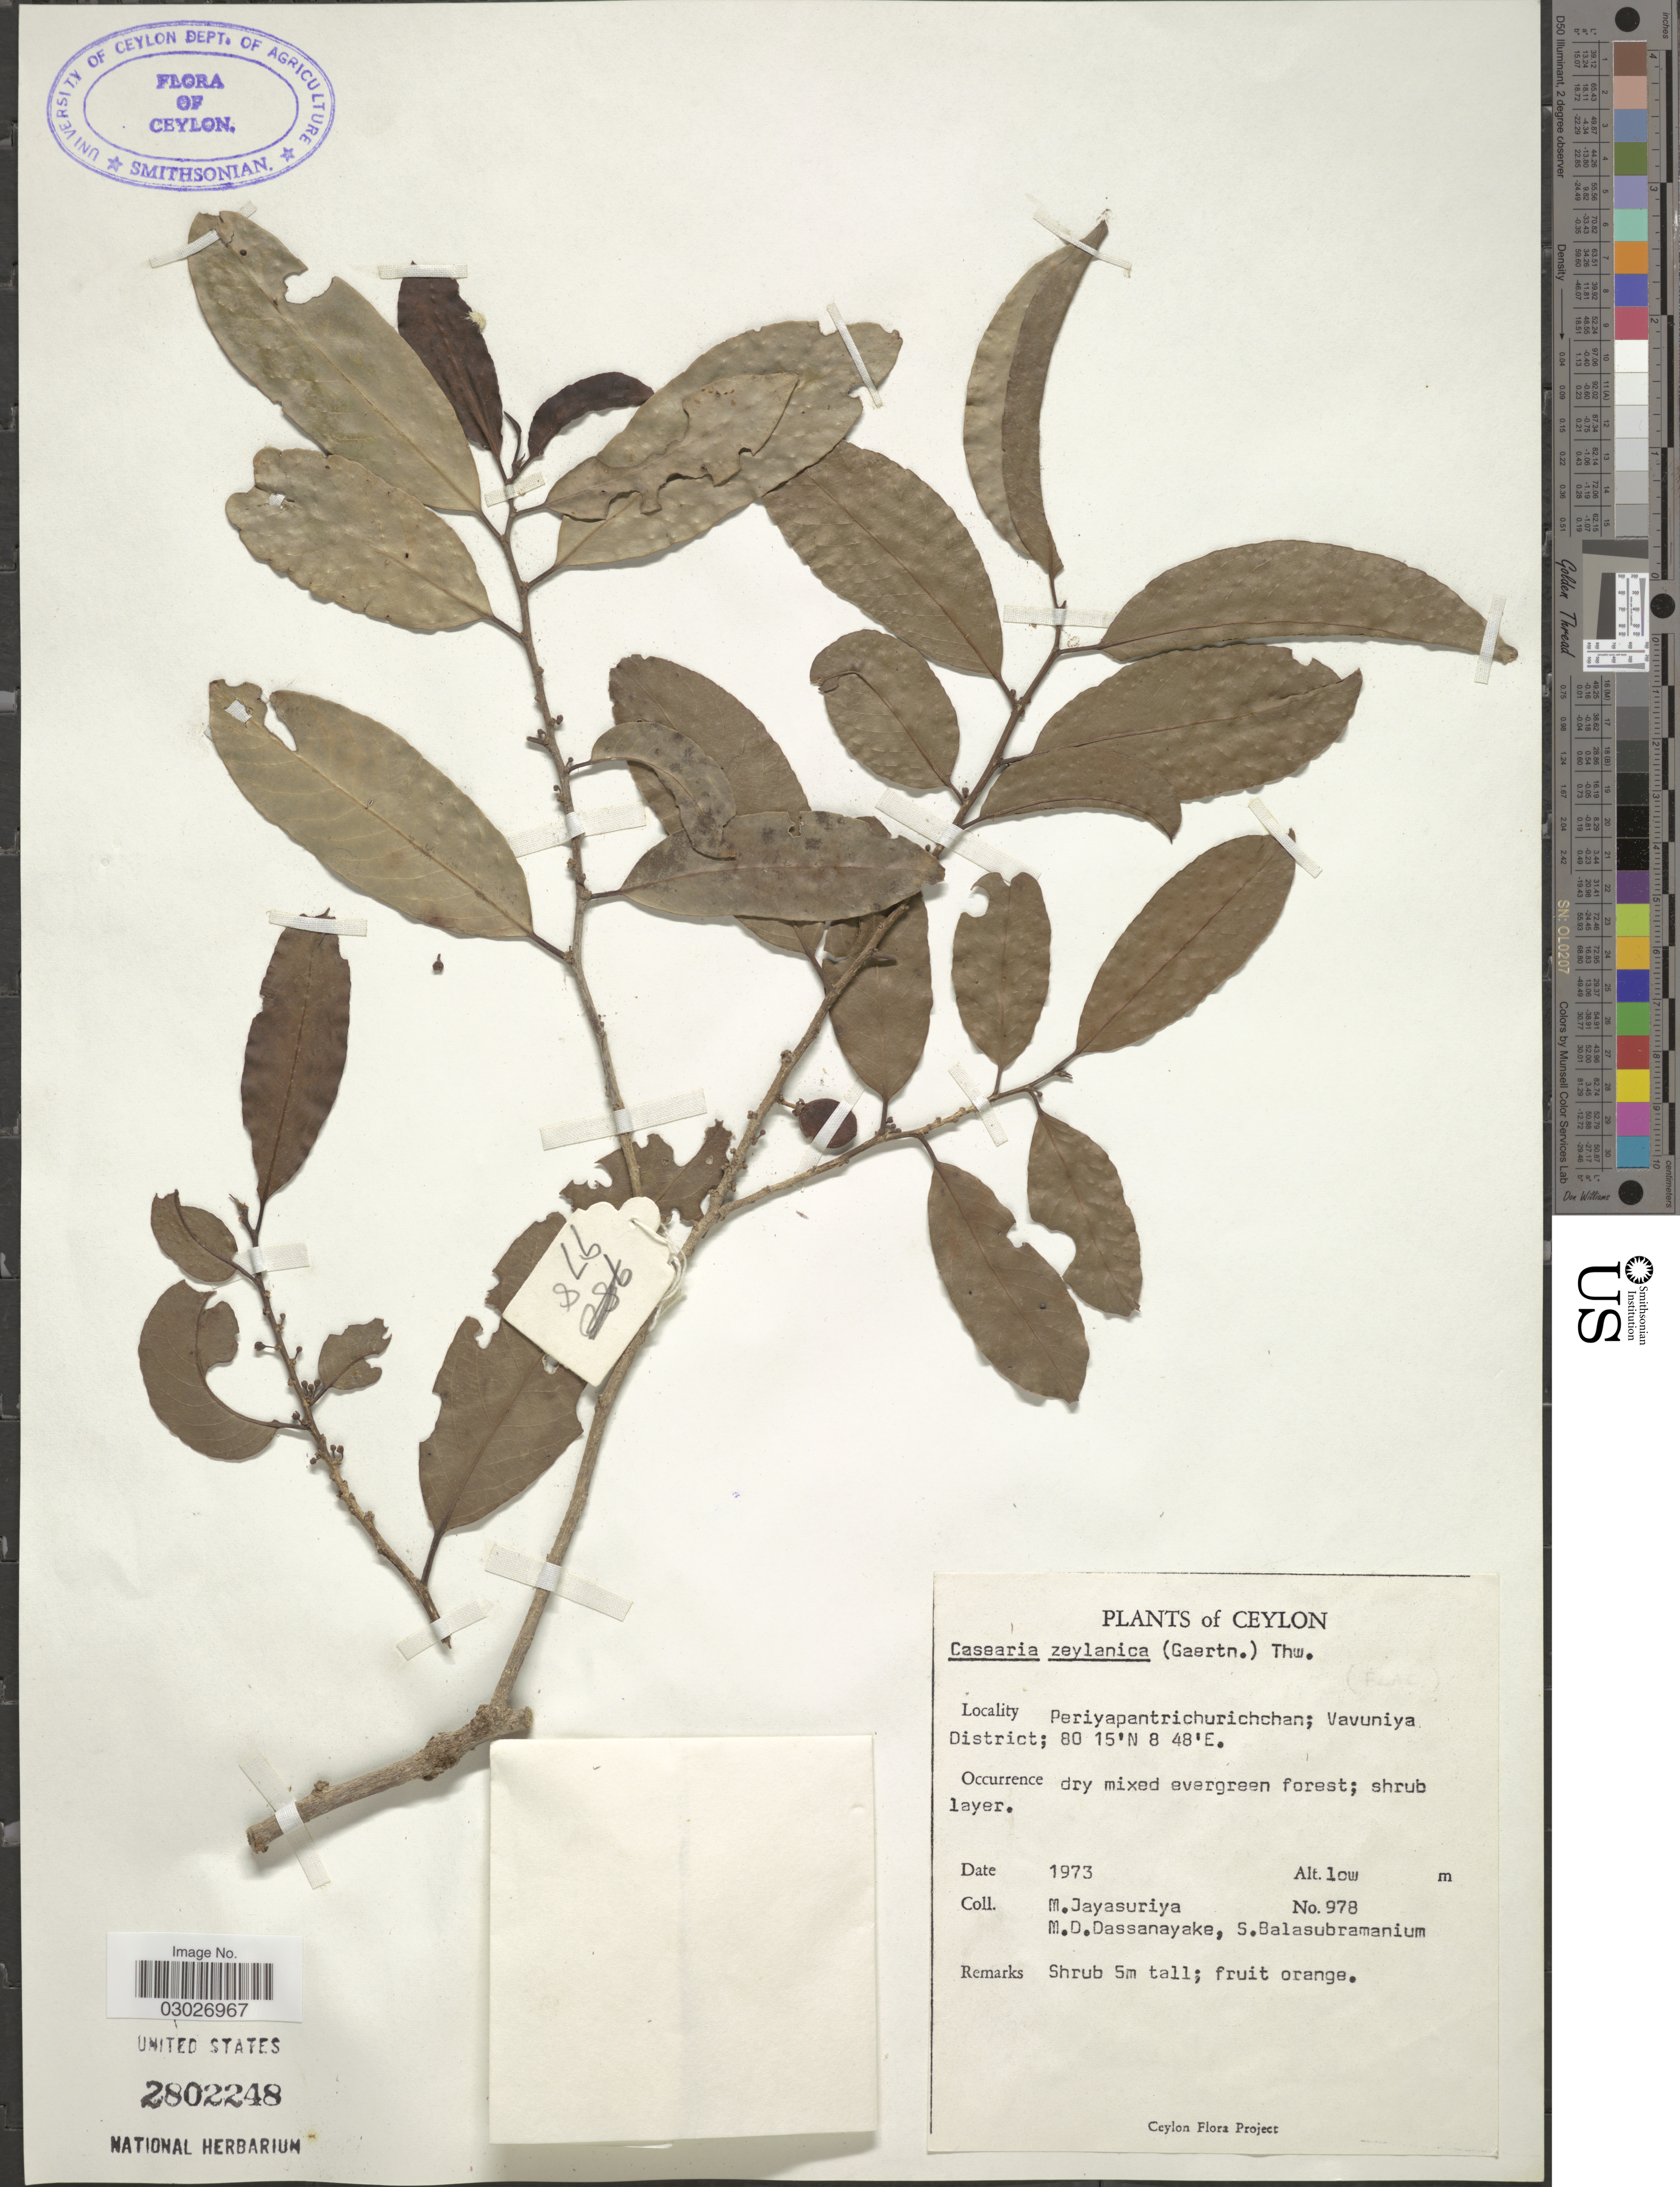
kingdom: Plantae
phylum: Tracheophyta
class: Magnoliopsida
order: Malpighiales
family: Salicaceae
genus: Casearia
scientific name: Casearia zeylanica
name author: Thwaites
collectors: M. Jayasuriya, M. D. Dassanayake & S. Balasubramanium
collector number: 978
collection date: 1973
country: Sri Lanka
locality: Ceylon. Periyapantrichurichchan; Vavuniya District.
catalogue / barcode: US 2802248